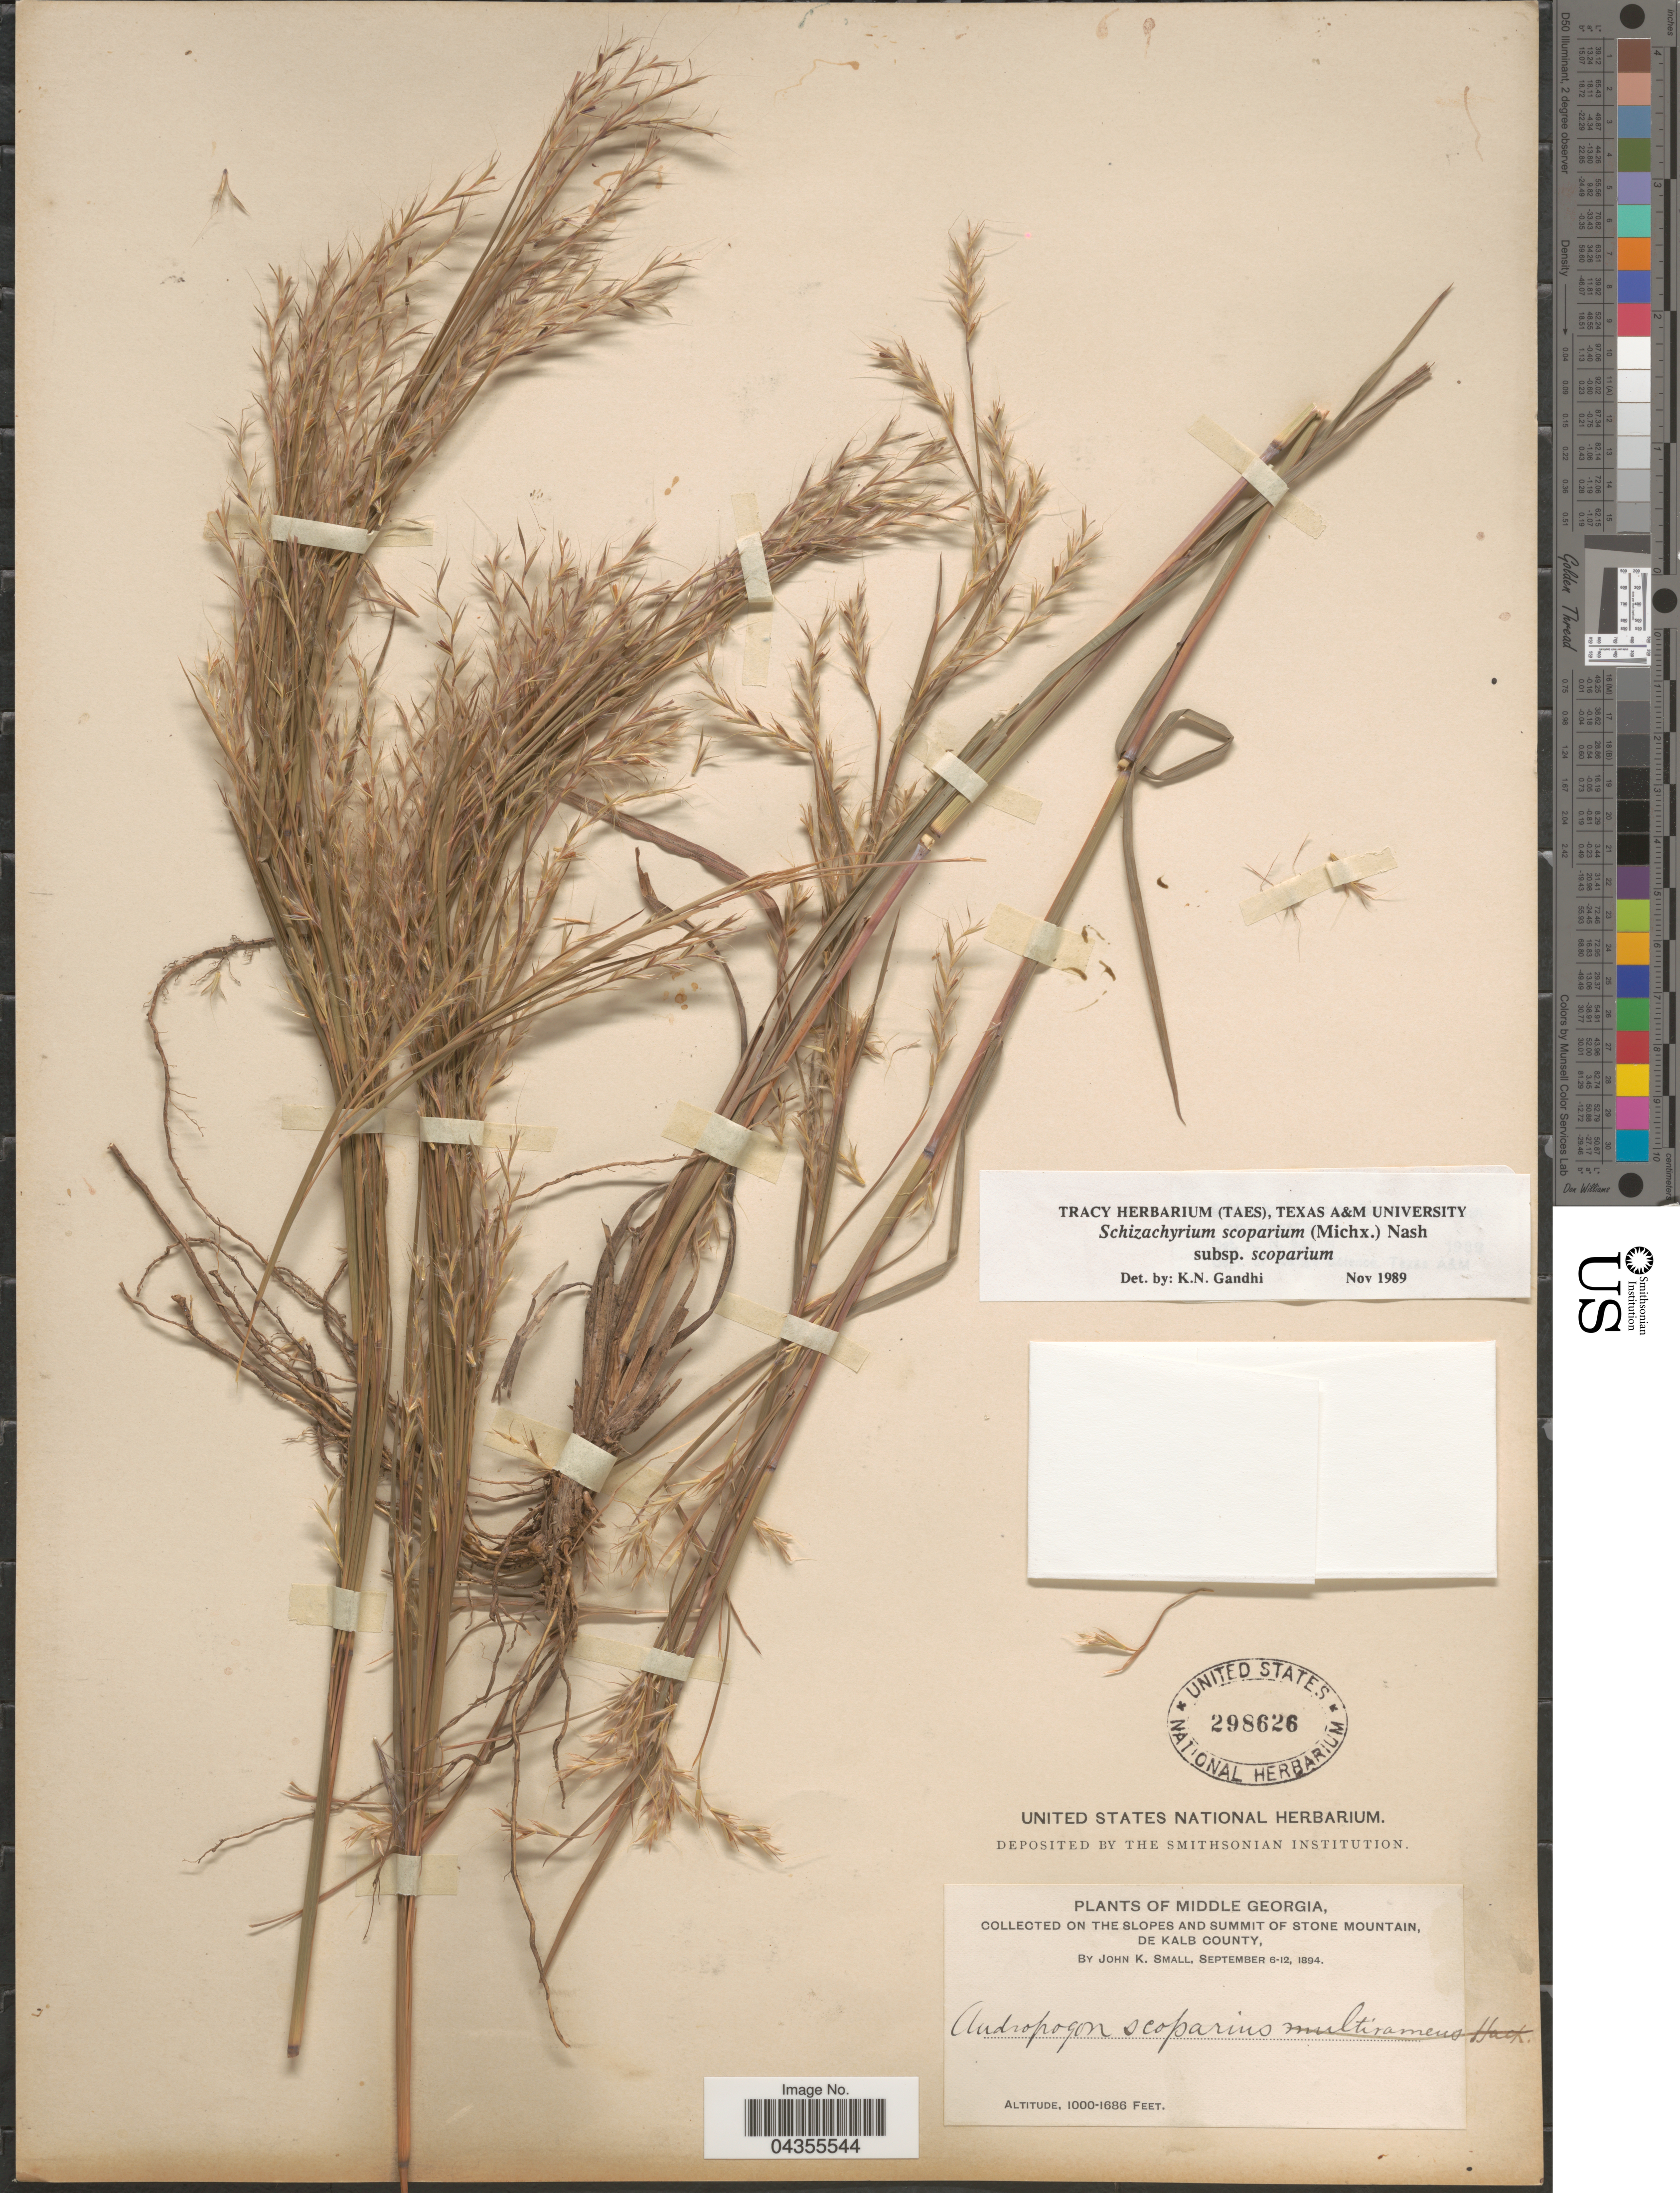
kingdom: Plantae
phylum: Tracheophyta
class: Liliopsida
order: Poales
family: Poaceae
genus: Schizachyrium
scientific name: Schizachyrium scoparium var. scoparium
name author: (Michx.) Nash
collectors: J. K. Small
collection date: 1894-09-06/1894-09-12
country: United States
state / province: Georgia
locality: Middle Georgia, on the slopes and summit of Stone Mountain, De Kalb County.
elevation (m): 305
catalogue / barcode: US 298626